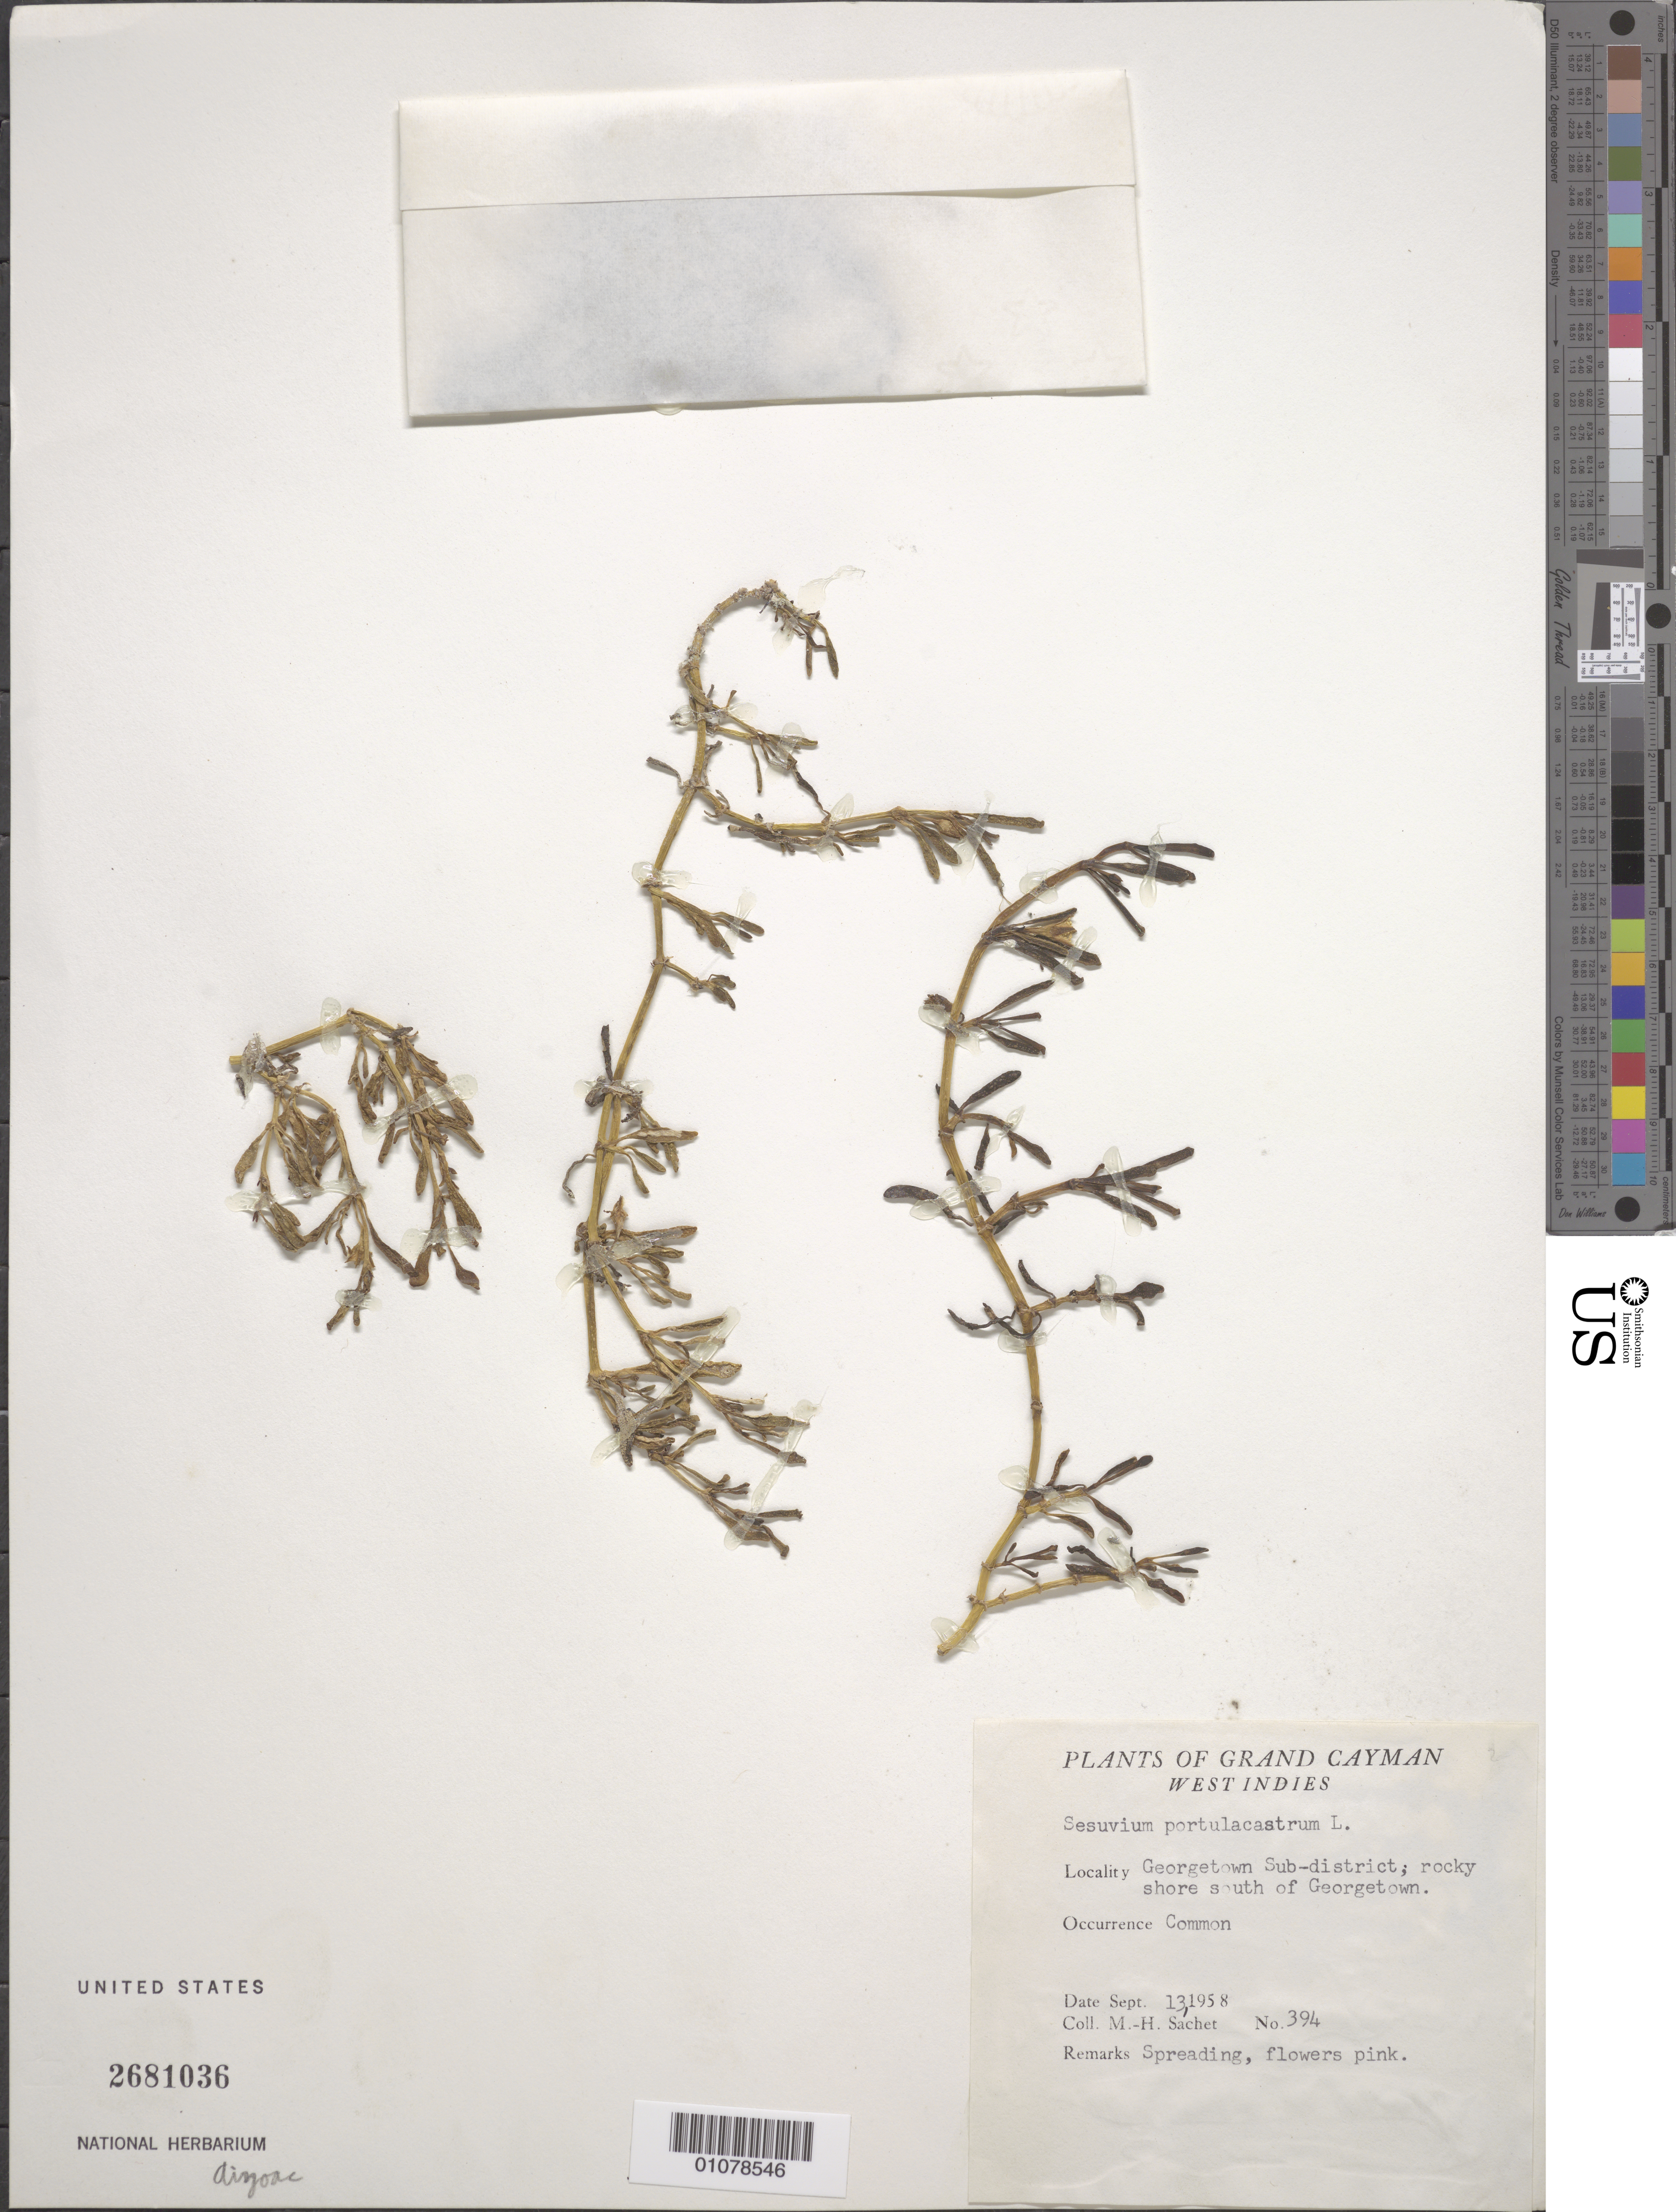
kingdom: Plantae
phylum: Tracheophyta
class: Magnoliopsida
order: Caryophyllales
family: Aizoaceae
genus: Sesuvium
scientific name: Sesuvium portulacastrum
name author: (L.) L.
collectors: M.-H. Sachet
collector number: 131958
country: Cayman Islands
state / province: Georgetown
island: Grand Cayman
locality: Georgetown Sub-district, S of Georgetown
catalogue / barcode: US 2681036